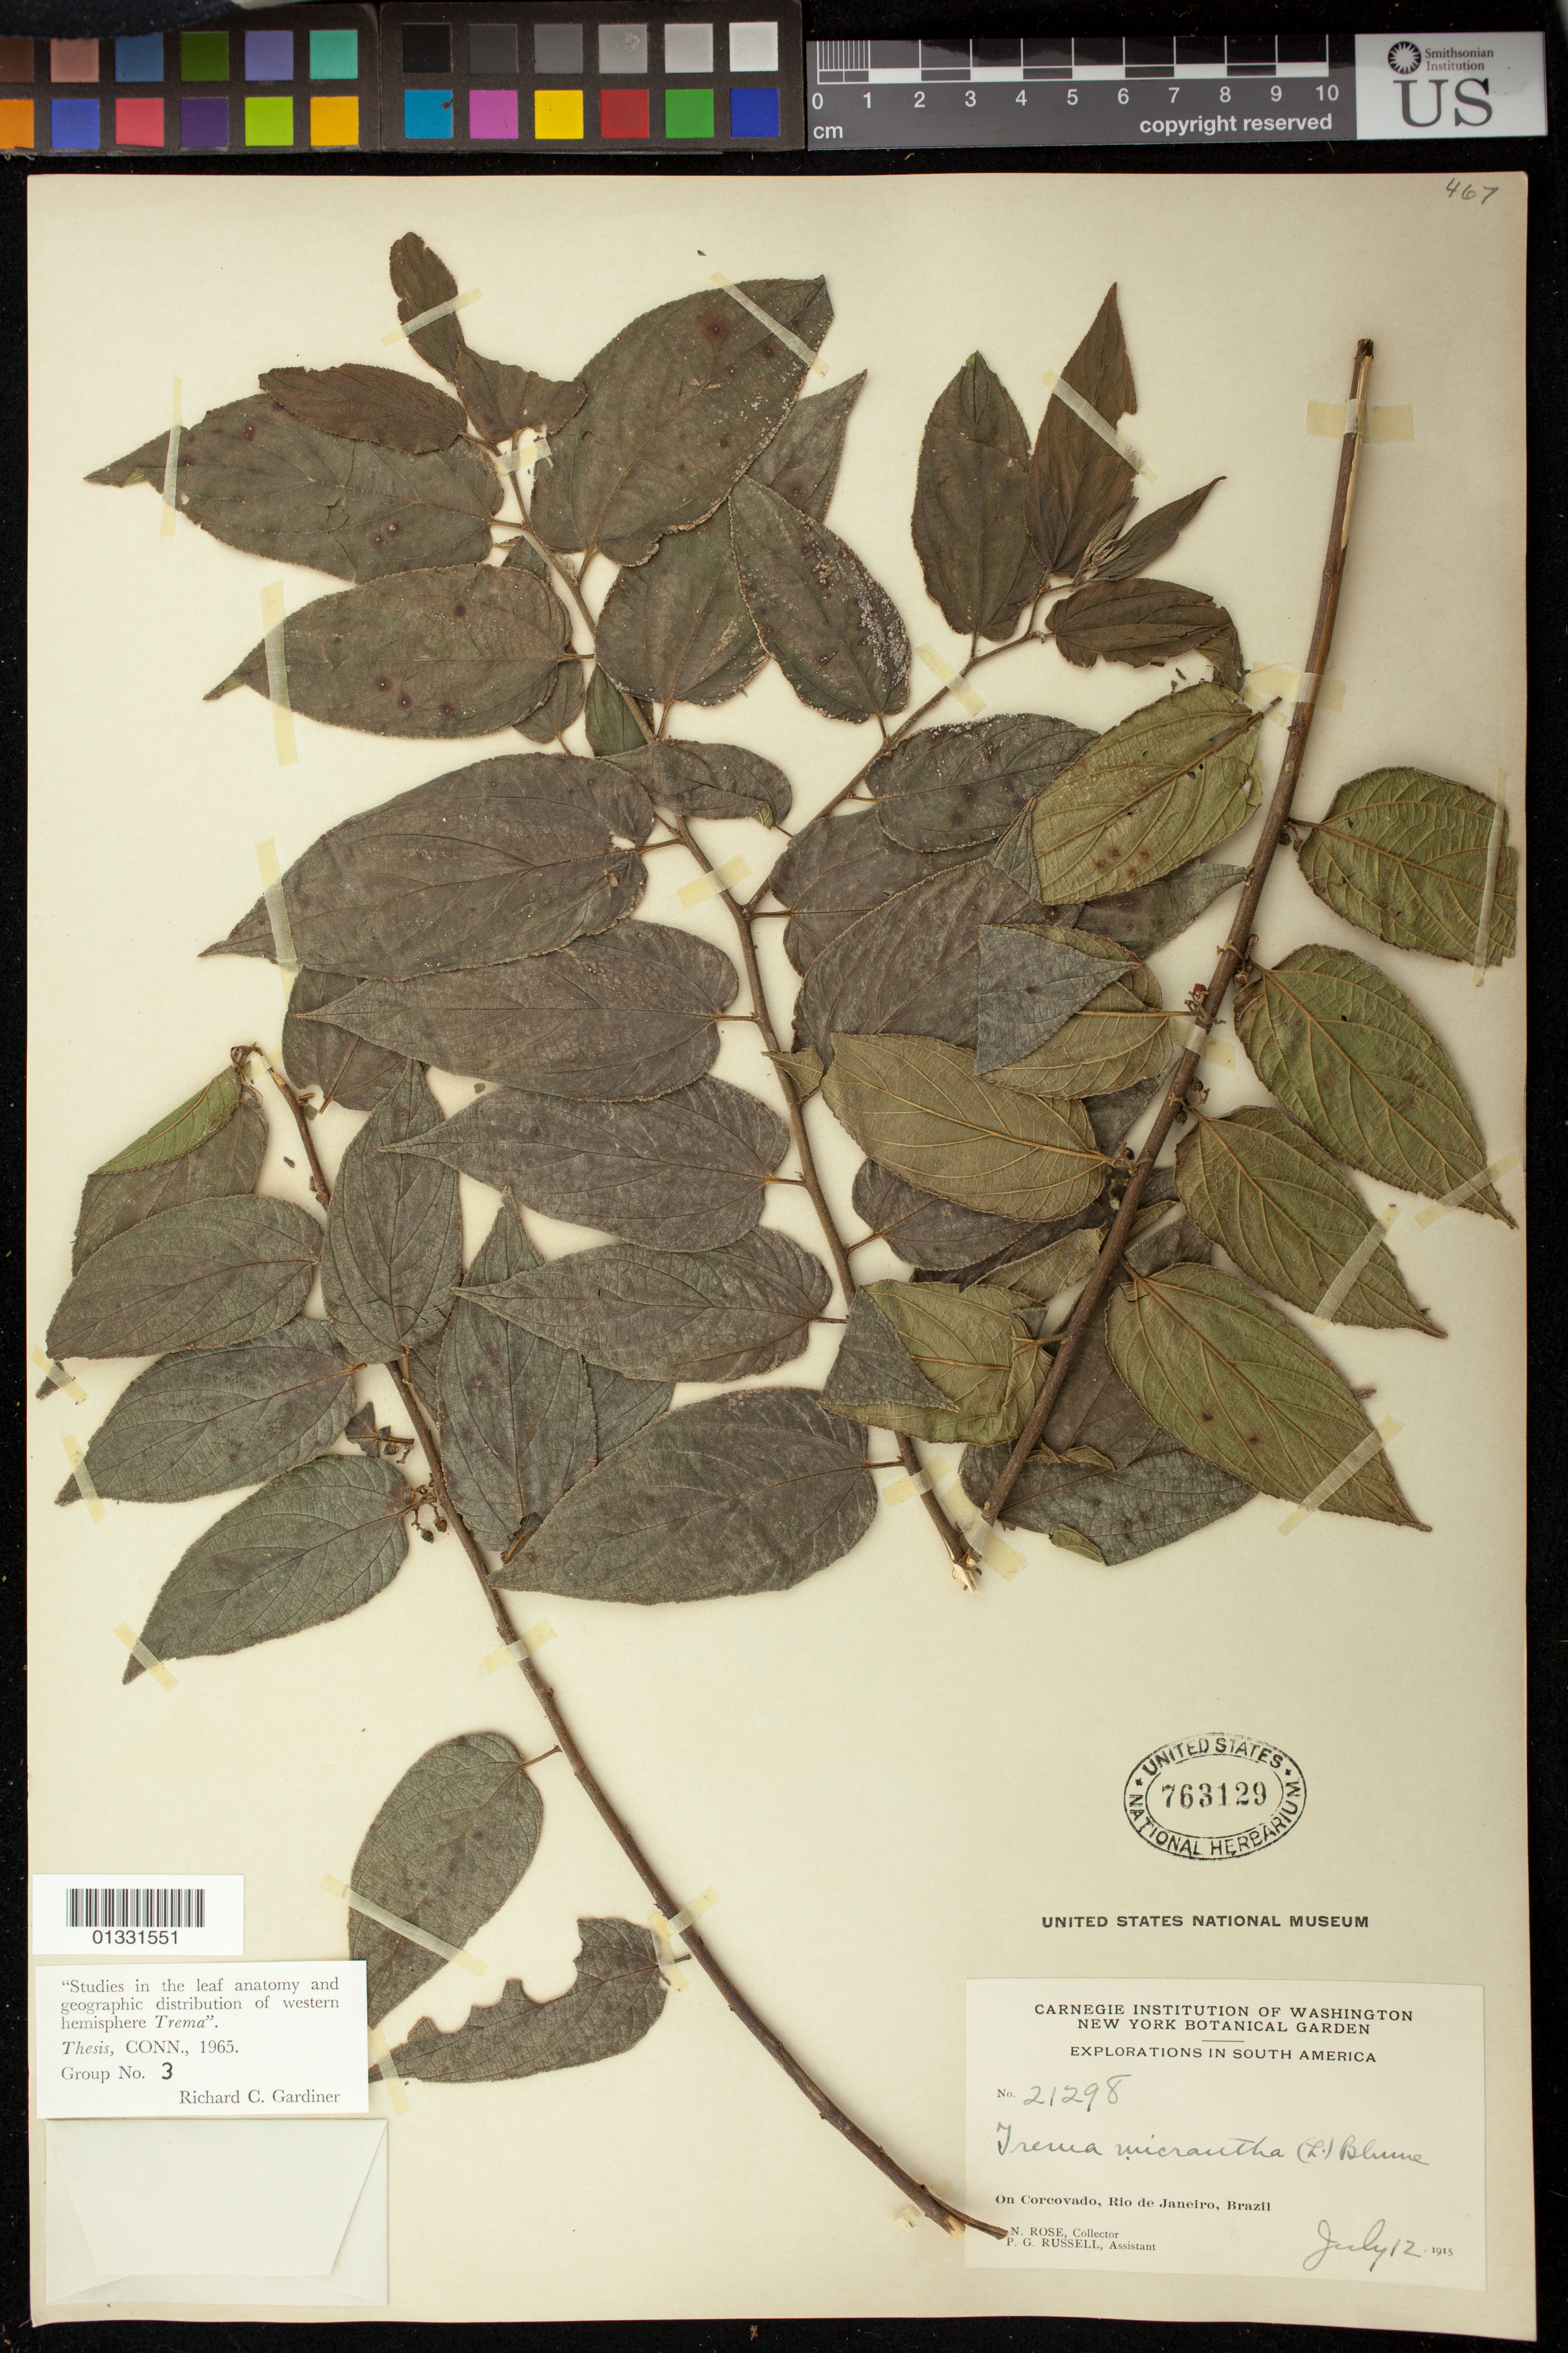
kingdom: Plantae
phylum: Tracheophyta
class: Magnoliopsida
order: Rosales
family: Cannabaceae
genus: Trema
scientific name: Trema micranthum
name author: (L.) Blume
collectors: J. N. Rose & P. G. Russell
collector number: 21298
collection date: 1915-07-12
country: Brazil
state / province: Rio de Janeiro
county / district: Rio de Janeiro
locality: On Corcovado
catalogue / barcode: US 763129